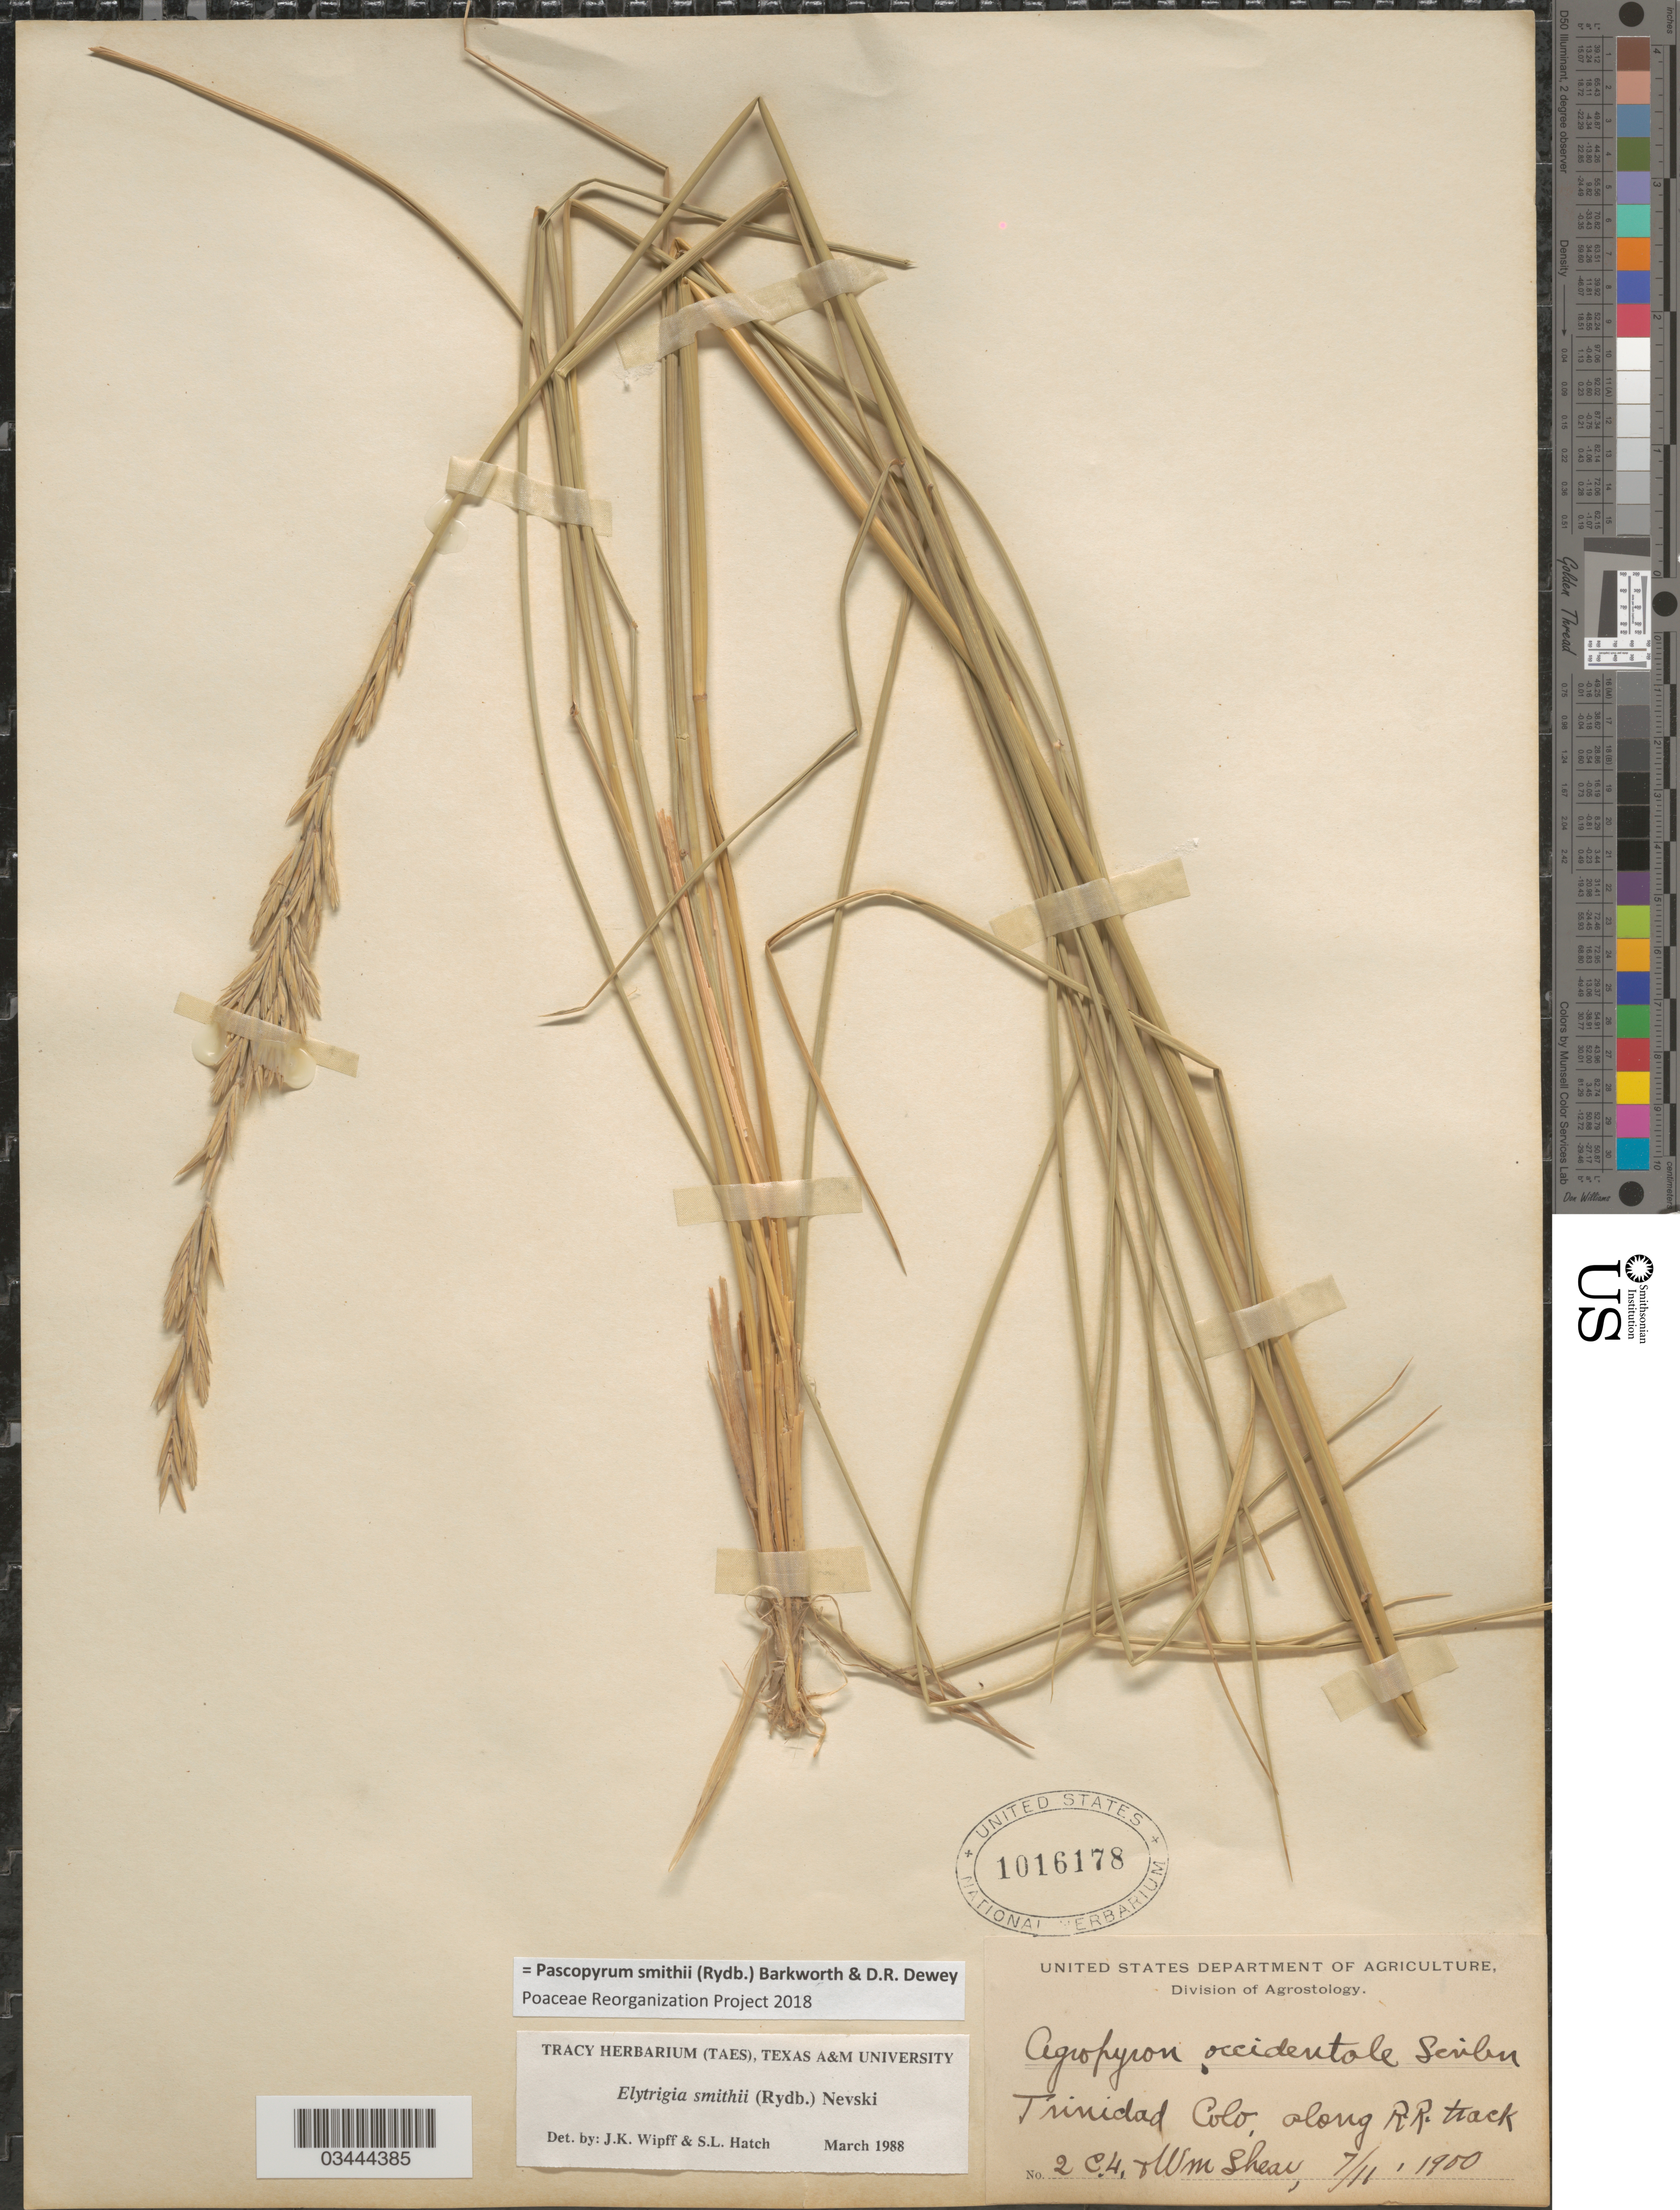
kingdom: Plantae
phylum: Tracheophyta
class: Liliopsida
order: Poales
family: Poaceae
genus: Pascopyrum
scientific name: Pascopyrum smithii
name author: (Rydb.) Barkworth & Dewey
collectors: C. L. Shear & W. Shear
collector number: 2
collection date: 1900-07-11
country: United States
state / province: Colorado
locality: Trinidad, along R. R. track.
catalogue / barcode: US 1016178